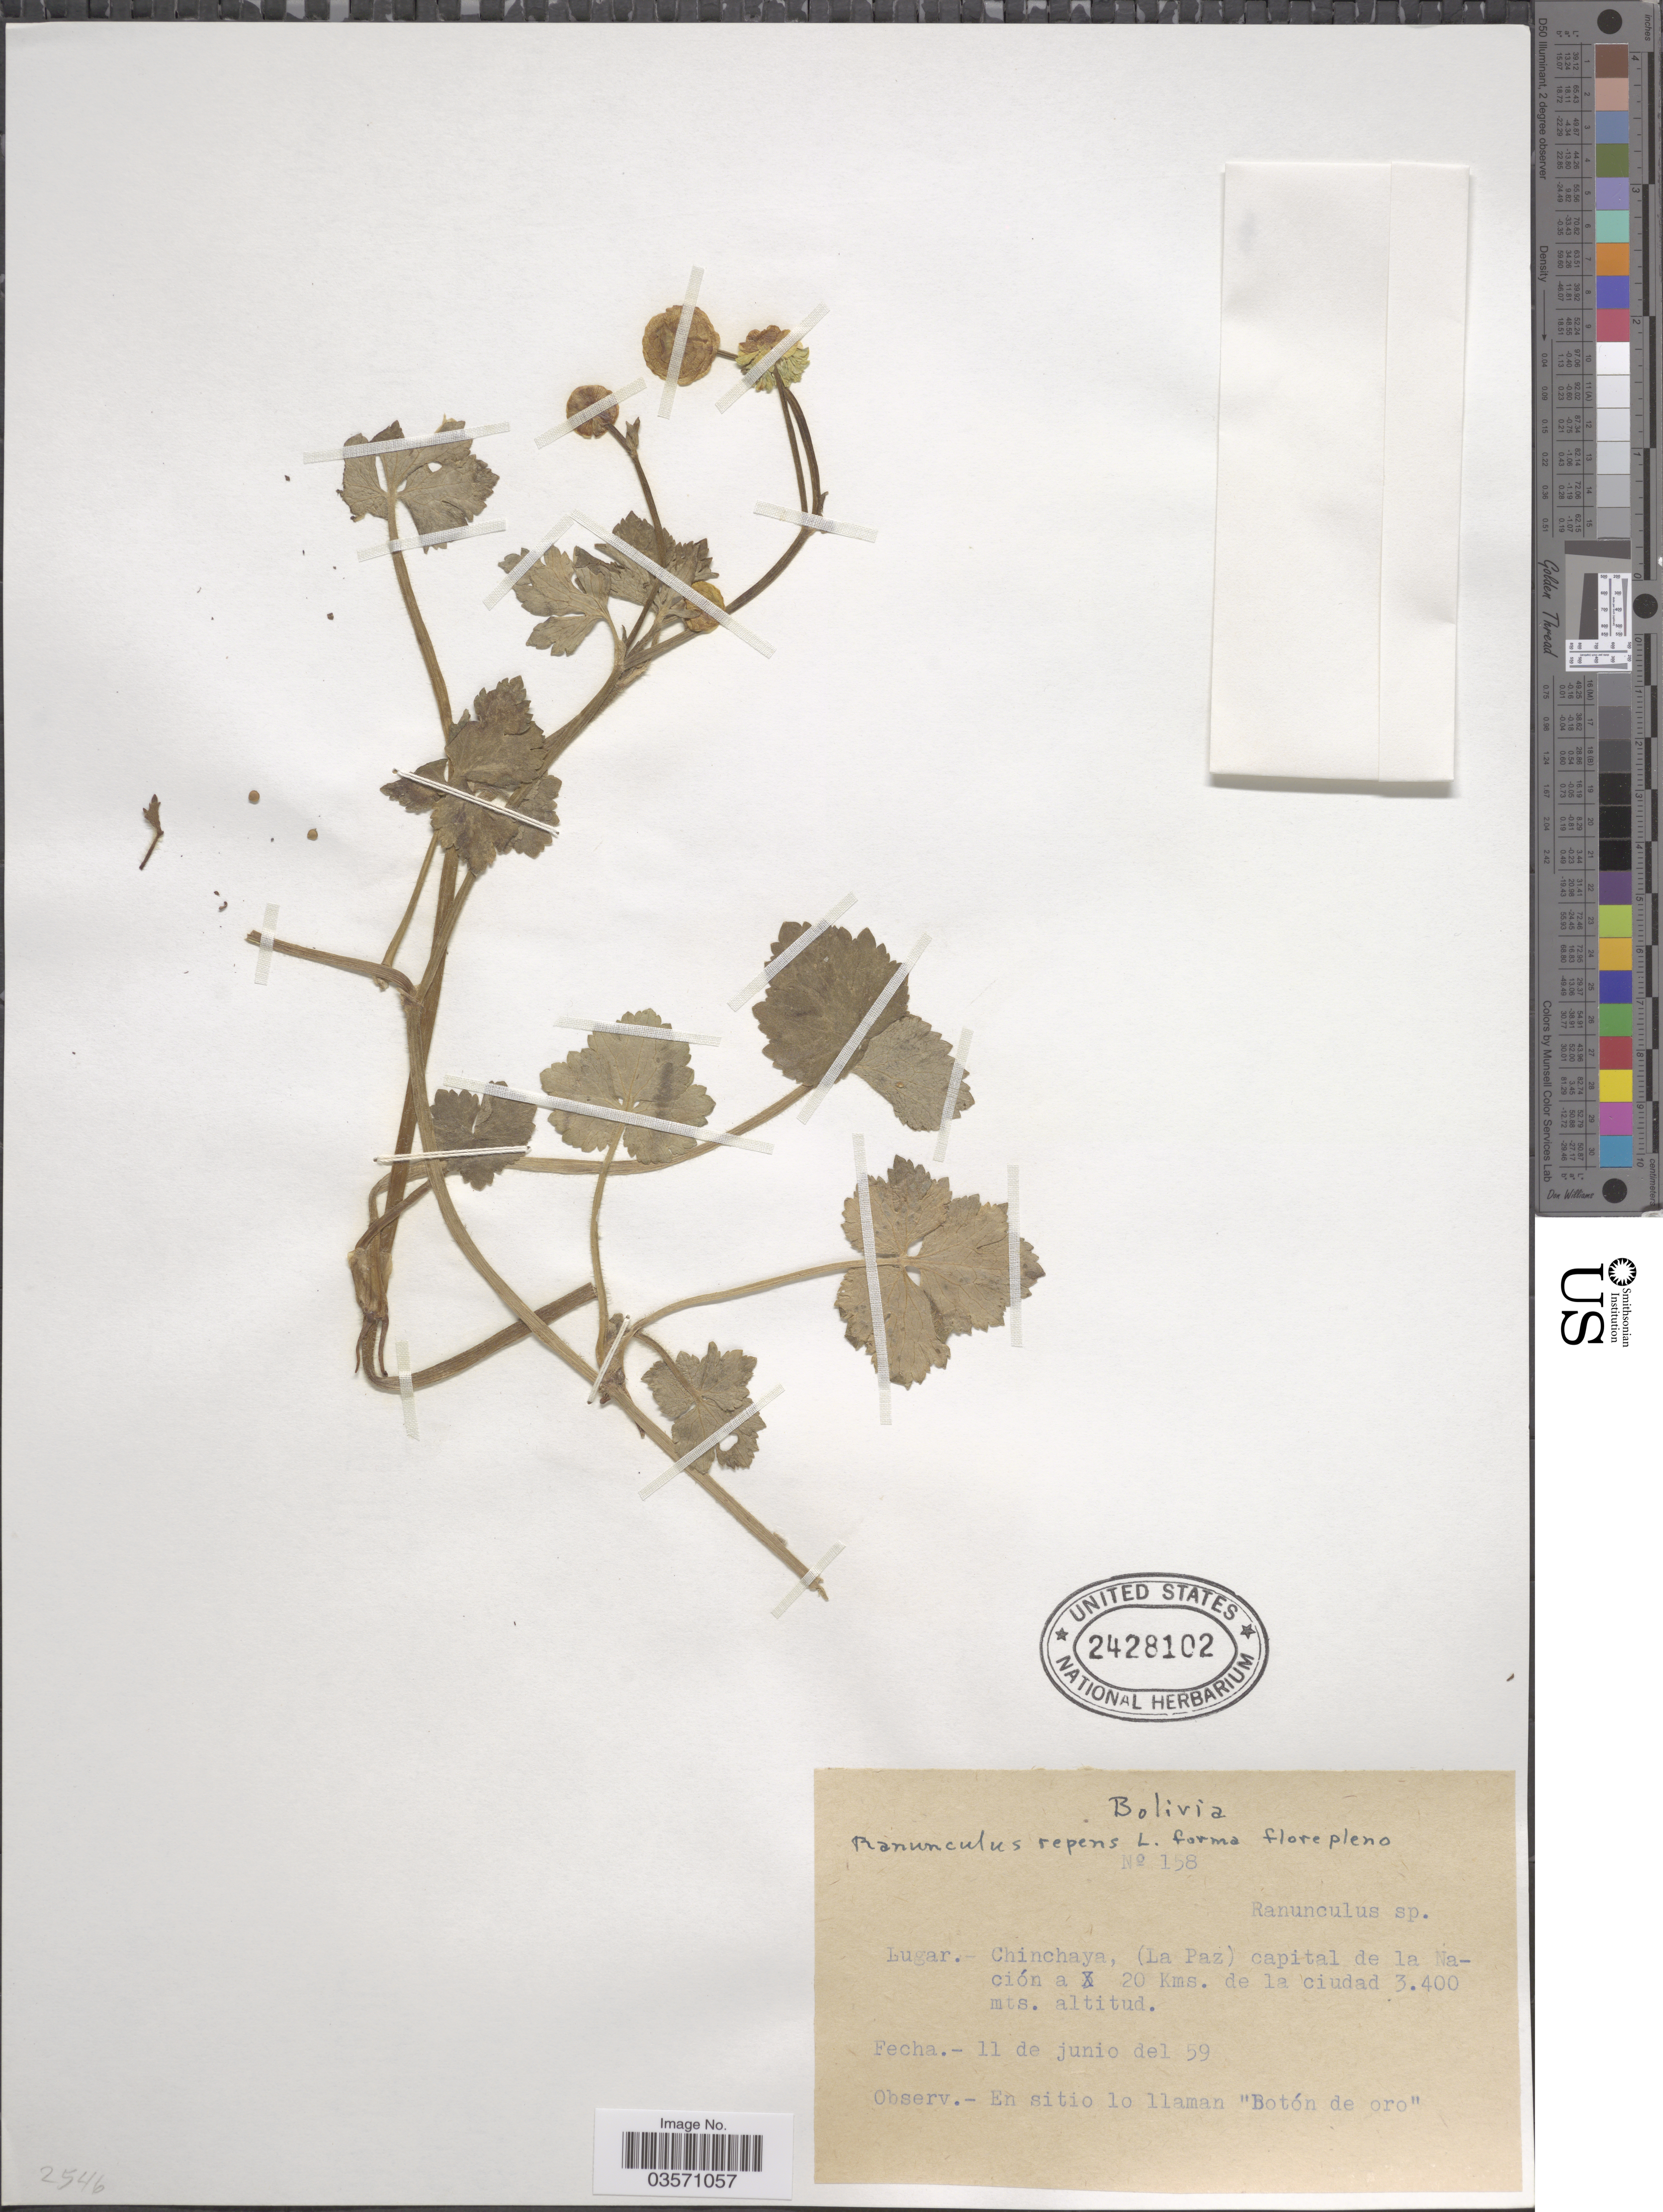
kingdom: Plantae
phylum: Tracheophyta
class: Magnoliopsida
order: Ranunculales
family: Ranunculaceae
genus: Ranunculus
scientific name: Ranunculus repens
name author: L.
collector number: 158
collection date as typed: Transcribed d/m/y: 11/6/59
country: Bolivia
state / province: La Paz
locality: Chinchaya, capital de la Nación a 20 Kms. de la ciudad.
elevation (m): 3400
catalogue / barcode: US 2428102